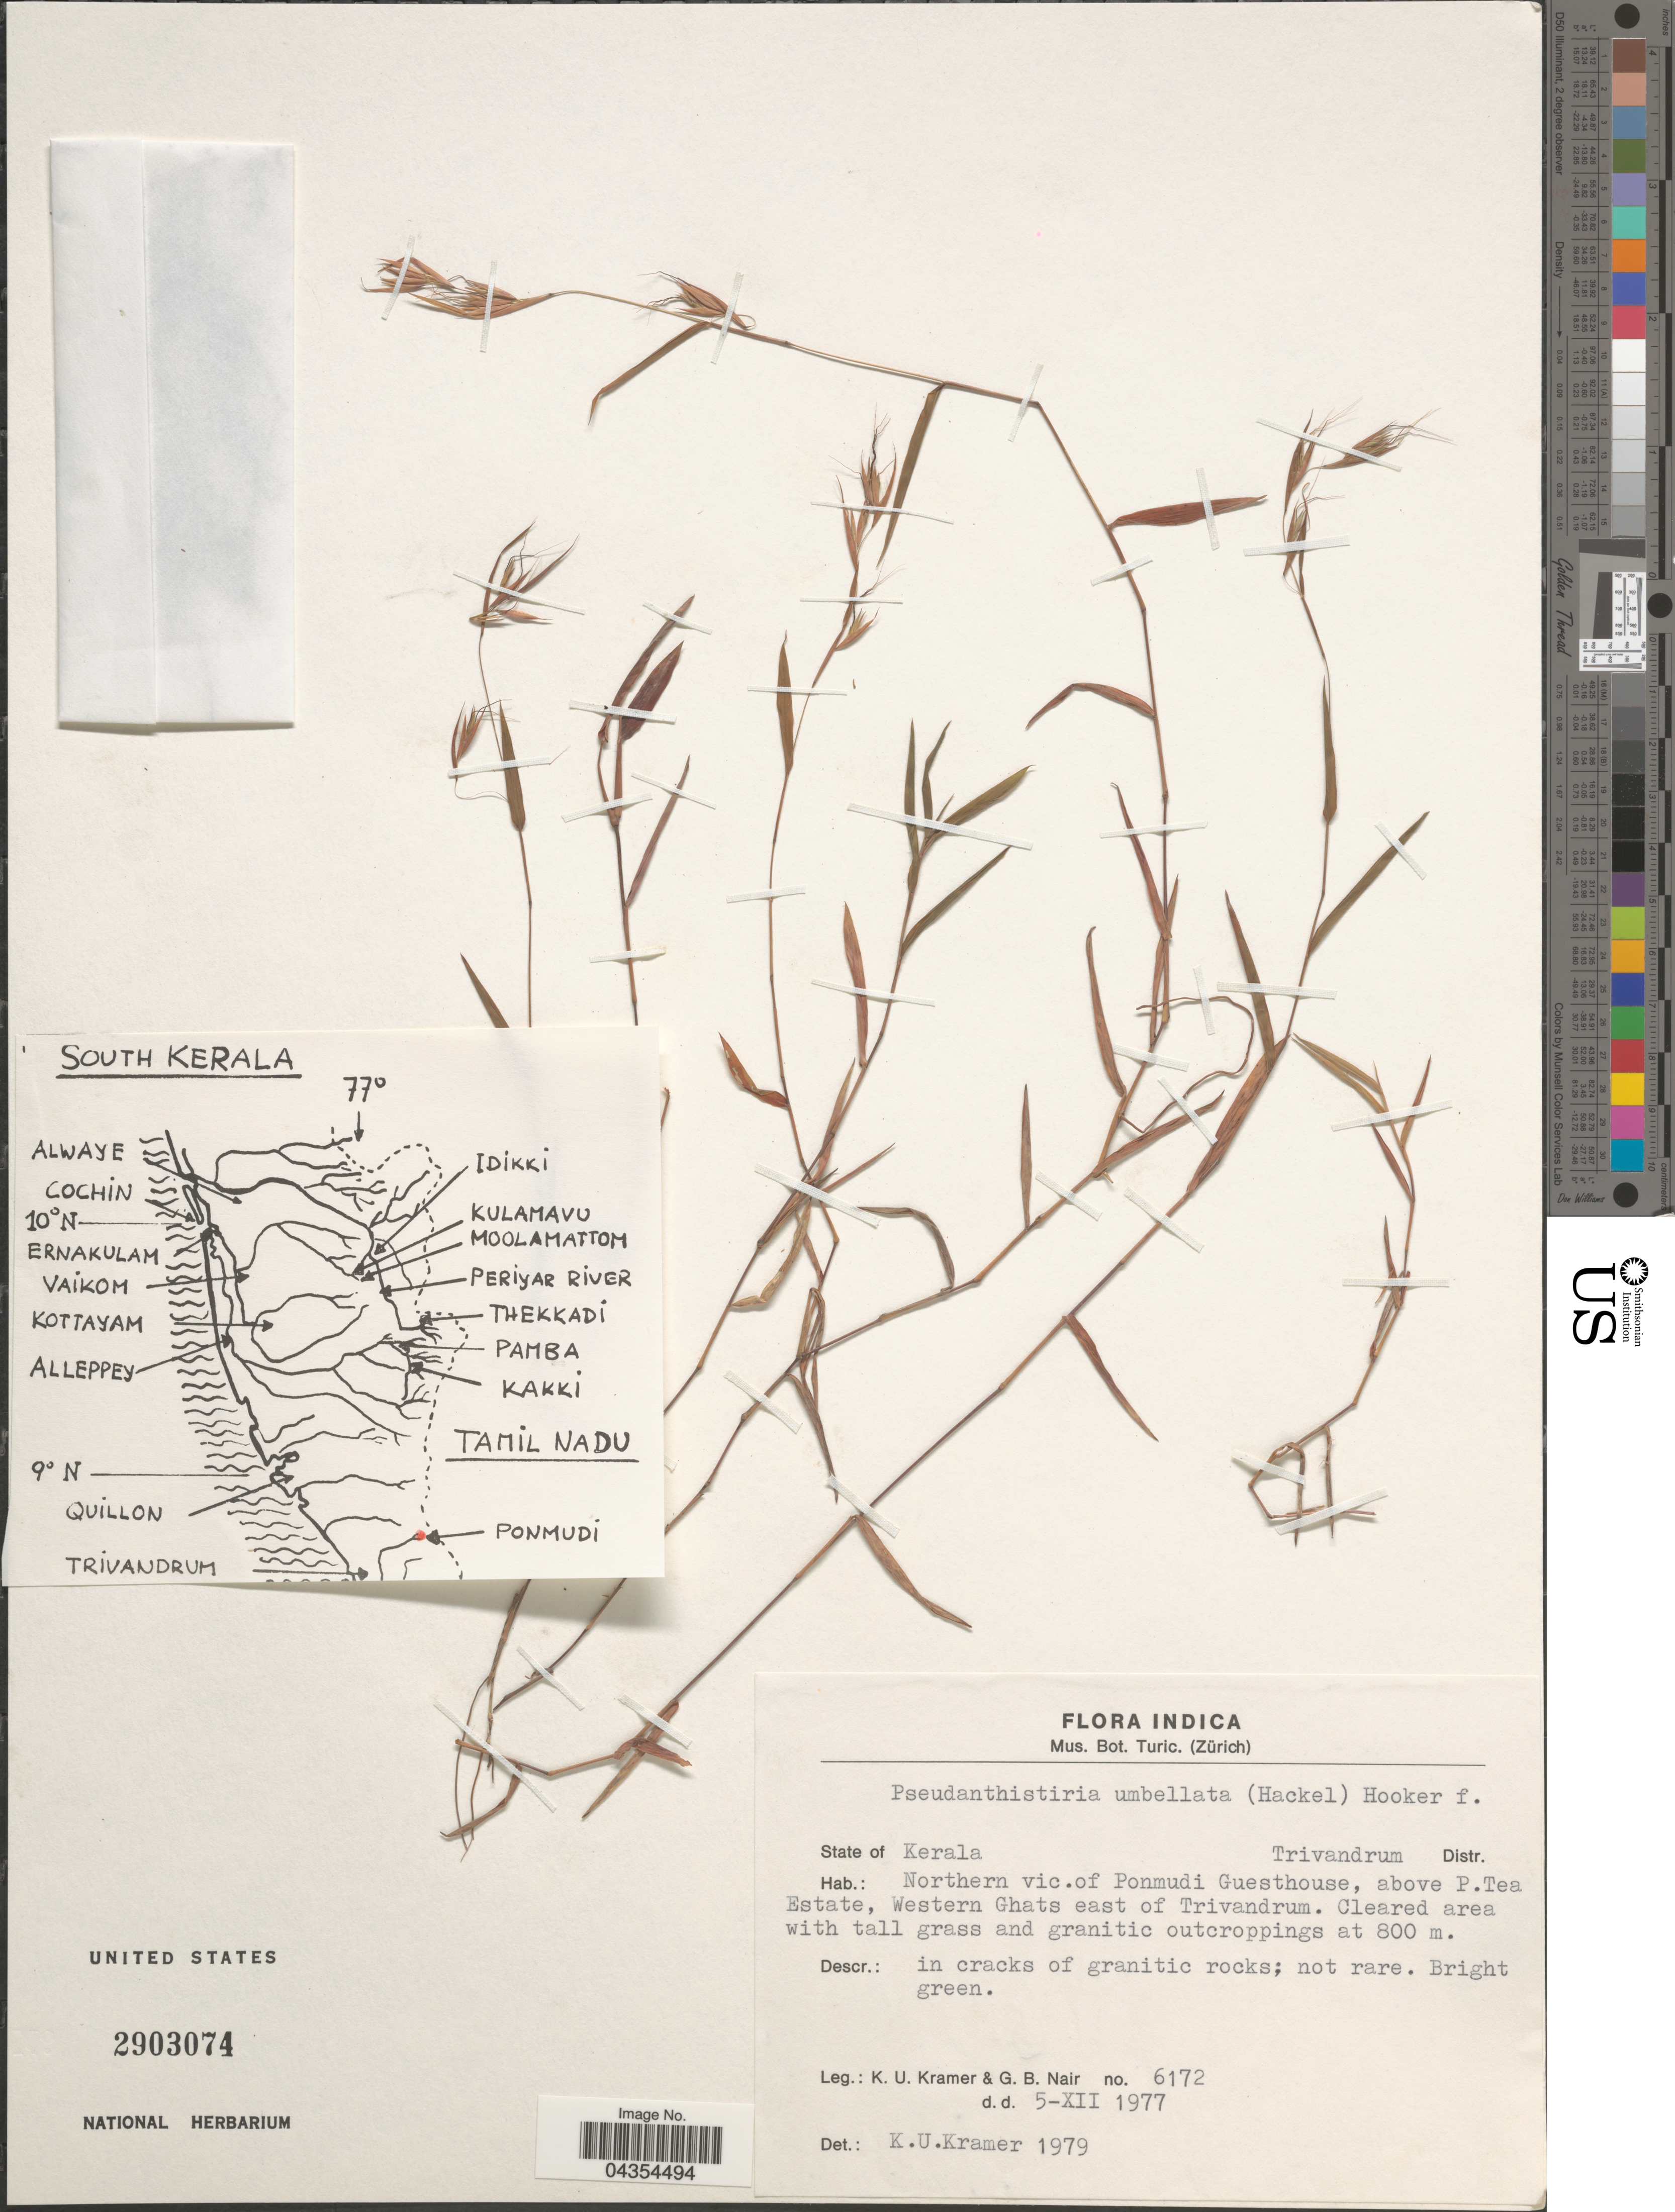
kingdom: Plantae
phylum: Tracheophyta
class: Liliopsida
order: Poales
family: Poaceae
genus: Pseudanthistiria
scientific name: Pseudanthistiria umbellata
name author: Hook. f.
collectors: K. U. Kramer & G. Nair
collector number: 6172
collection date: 1977-12-05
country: India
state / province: Kerala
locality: Indica. Trivandrum Distr. Northern vic. of Ponmudi Guesthouse, above P. Tea Estate, Western Ghats east of Trivandrum.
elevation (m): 800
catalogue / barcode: US 2903074